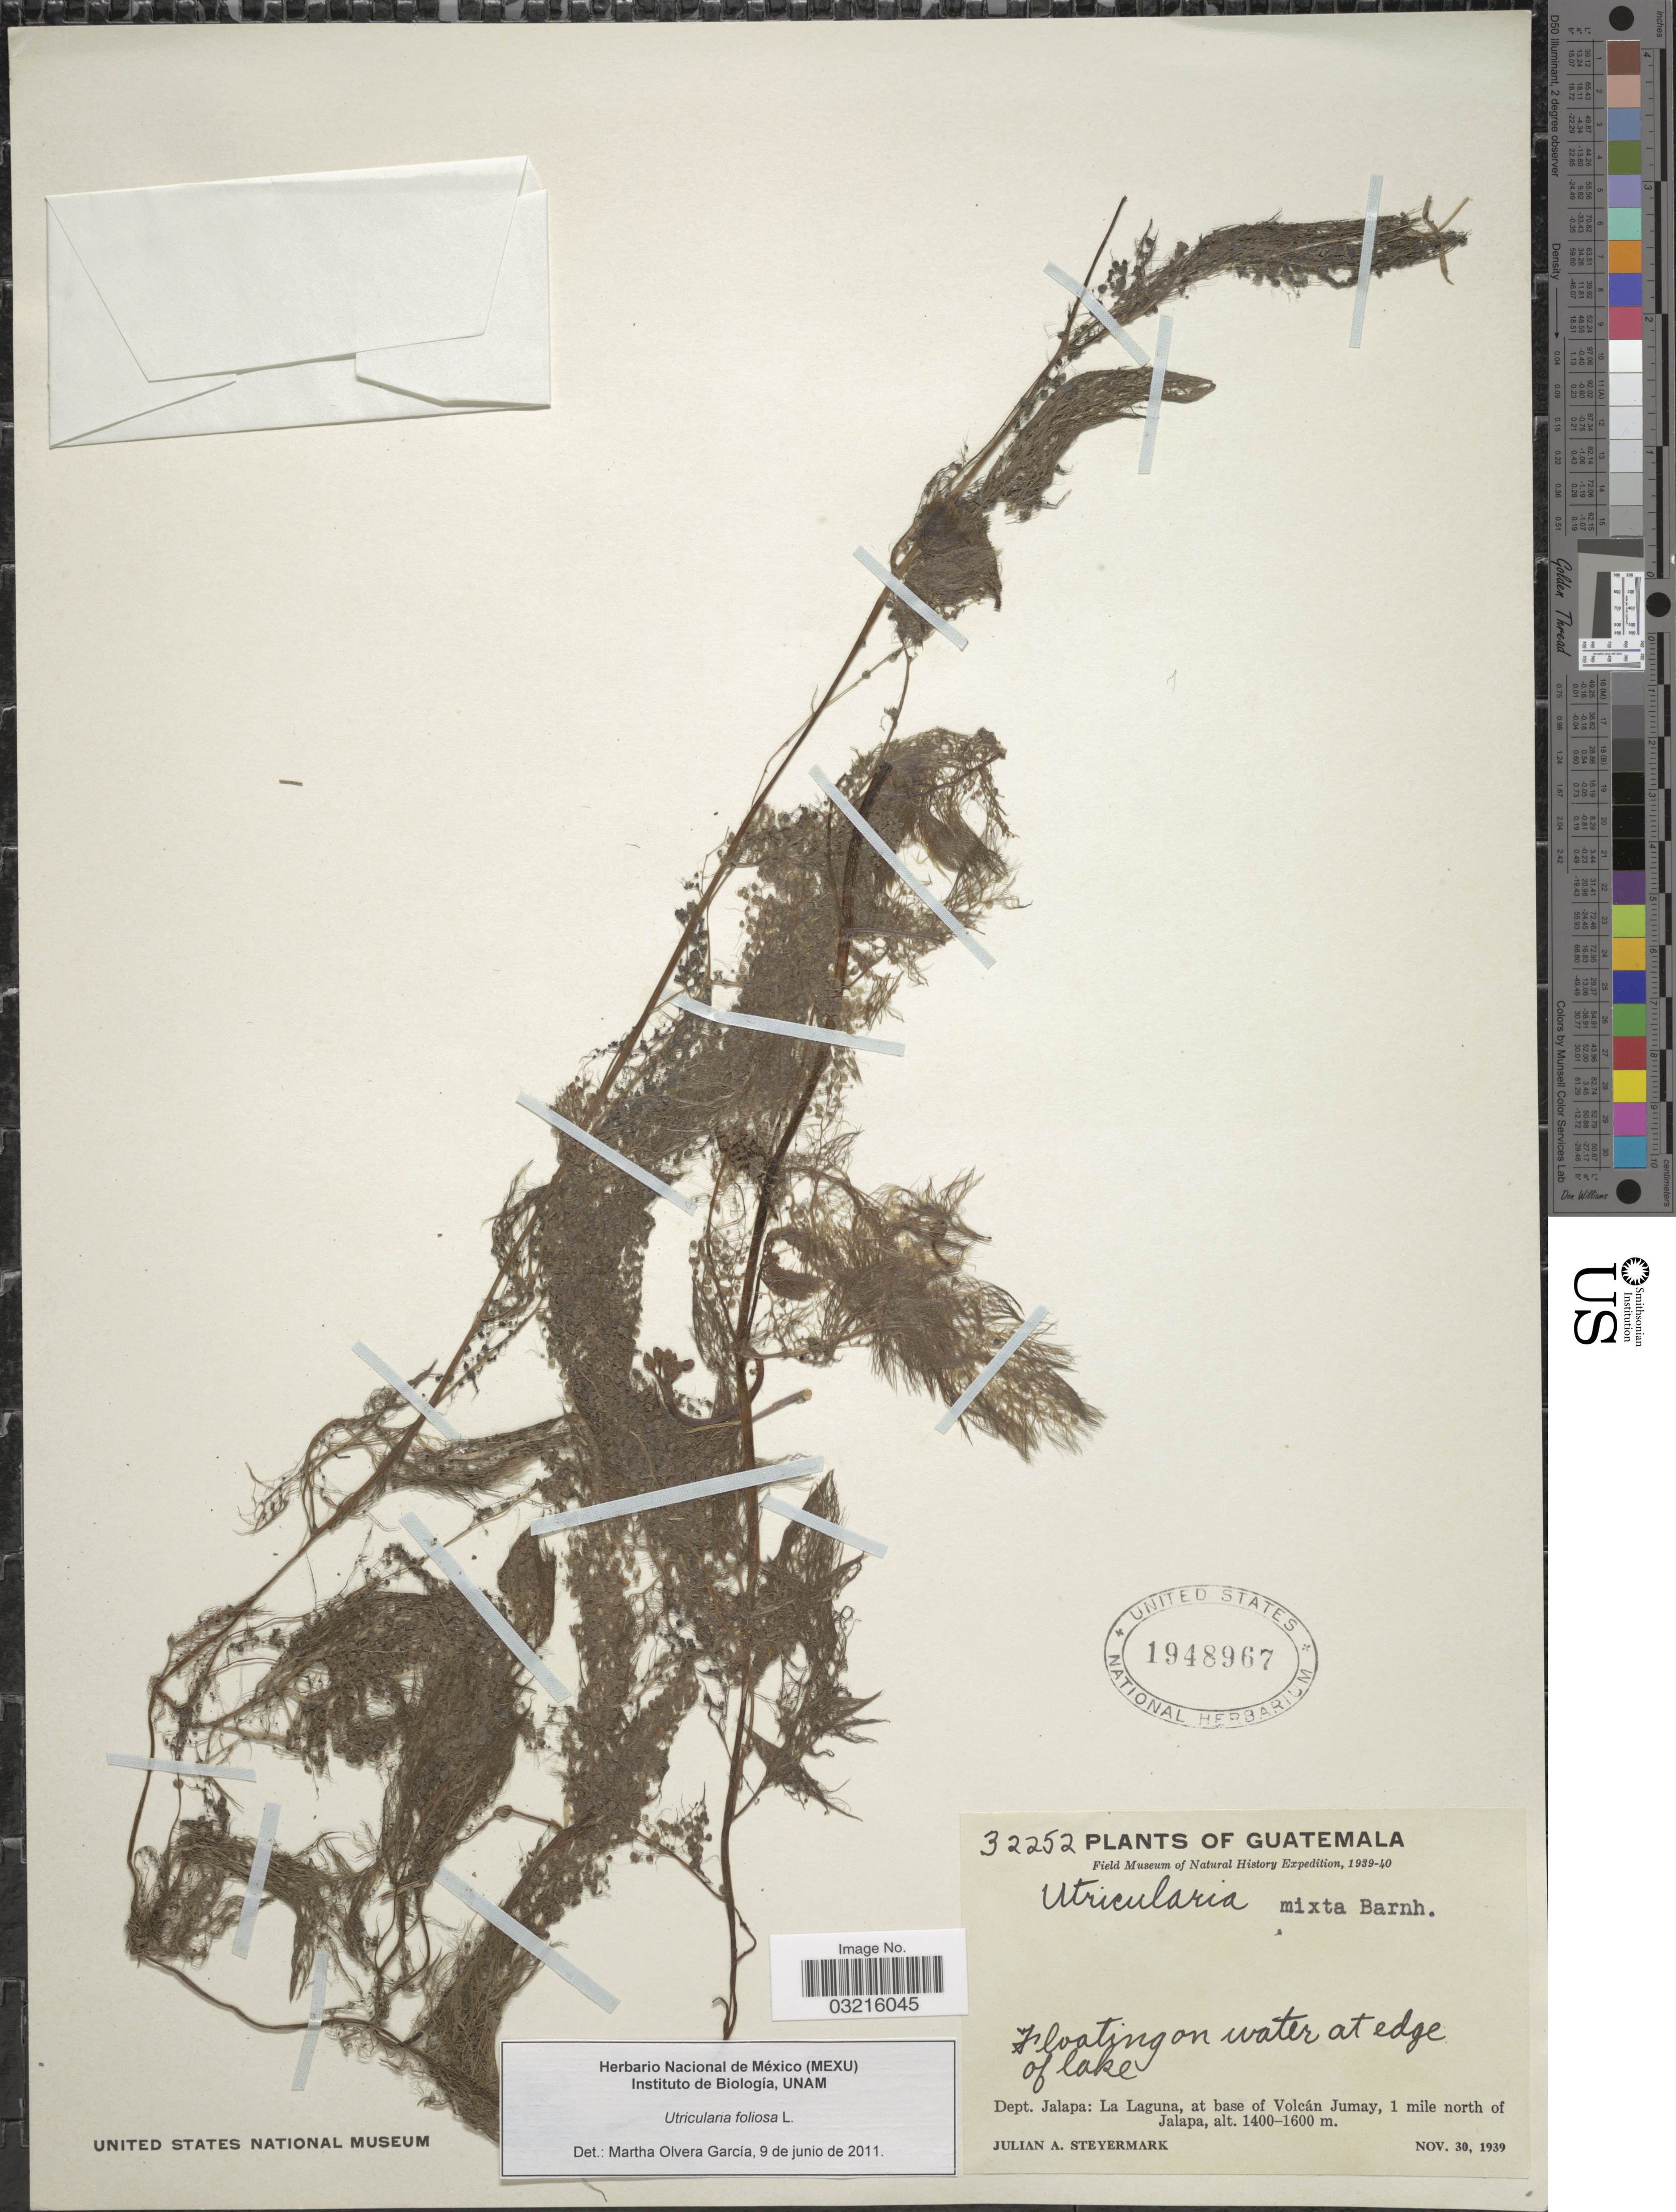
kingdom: Plantae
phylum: Tracheophyta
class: Magnoliopsida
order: Lamiales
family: Lentibulariaceae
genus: Utricularia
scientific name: Utricularia foliosa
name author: L.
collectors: J. Steyermark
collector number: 32252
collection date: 1939-11-30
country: Guatemala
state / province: Jalapa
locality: Dept. Jalapa: La Laguna, at base of Volcán Jumay, 1 mile north of Jalapa.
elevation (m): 1400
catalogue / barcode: US 1948967